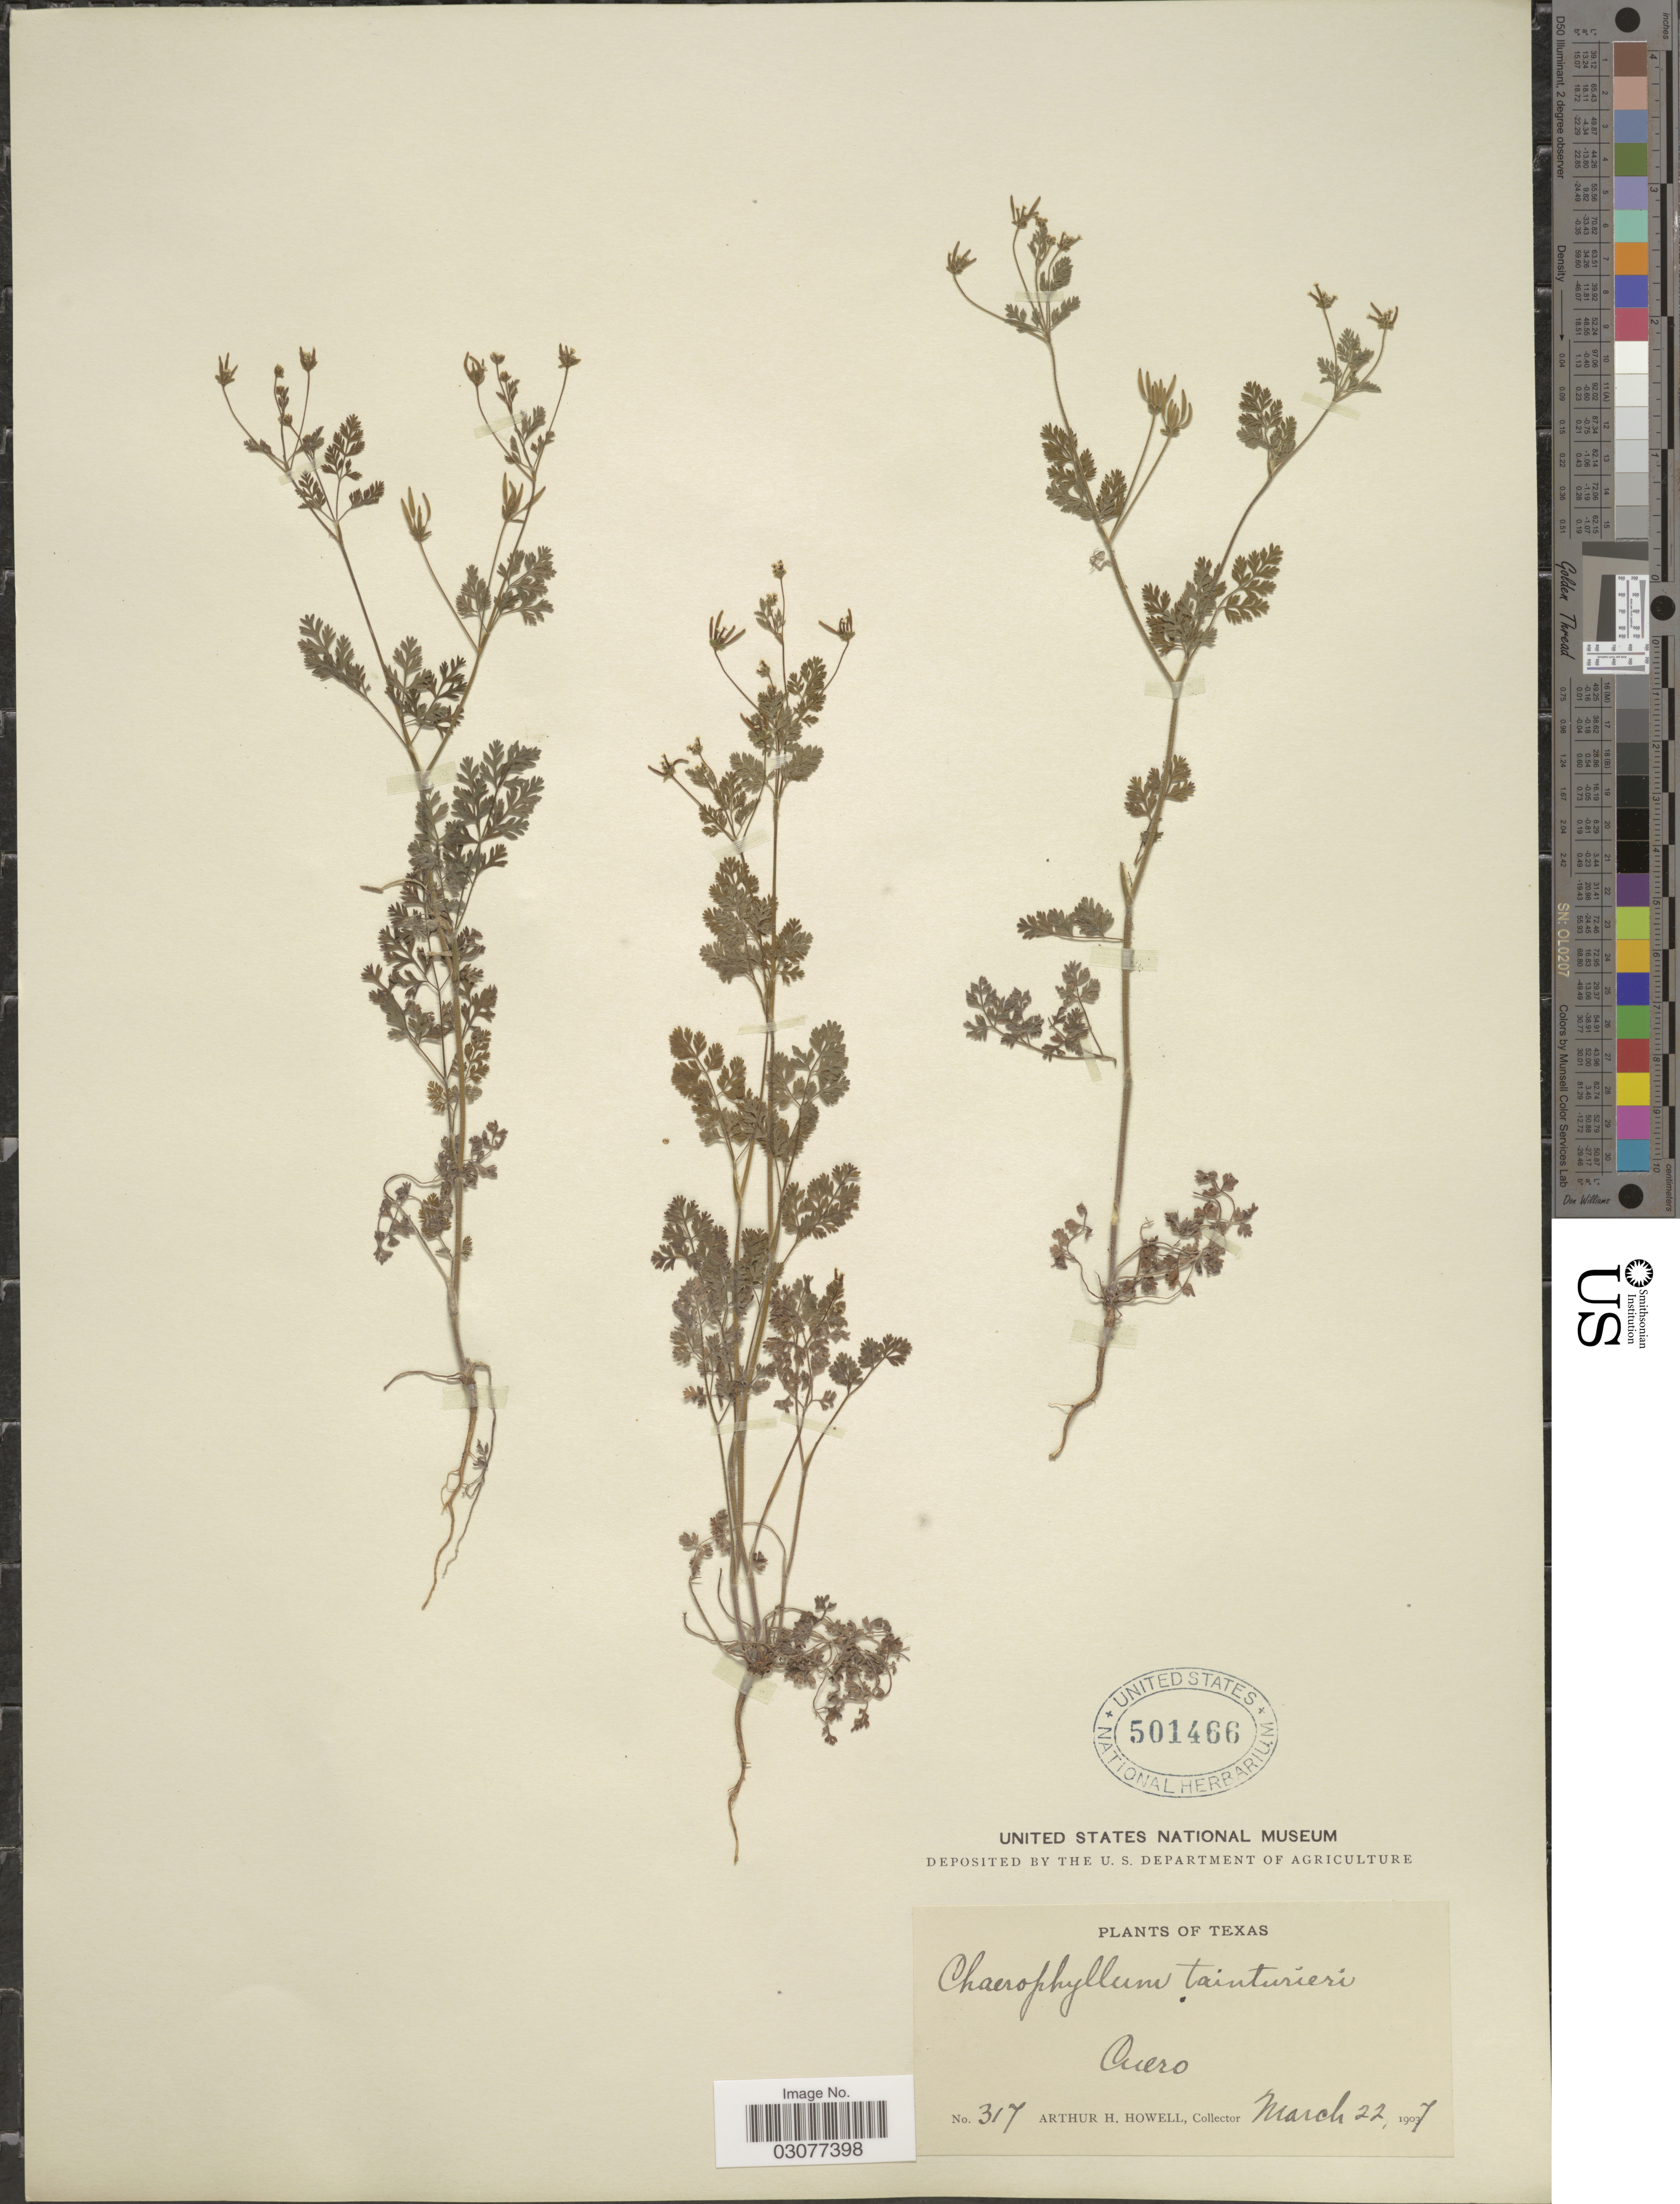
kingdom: Plantae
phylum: Tracheophyta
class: Magnoliopsida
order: Apiales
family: Apiaceae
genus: Chaerophyllum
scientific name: Chaerophyllum dasycarpum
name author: (Hook. ex S. Watson) Nutt.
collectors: A. H. Howell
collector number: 317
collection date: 1907-03-22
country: United States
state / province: Texas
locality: Cuero.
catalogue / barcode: US 501466